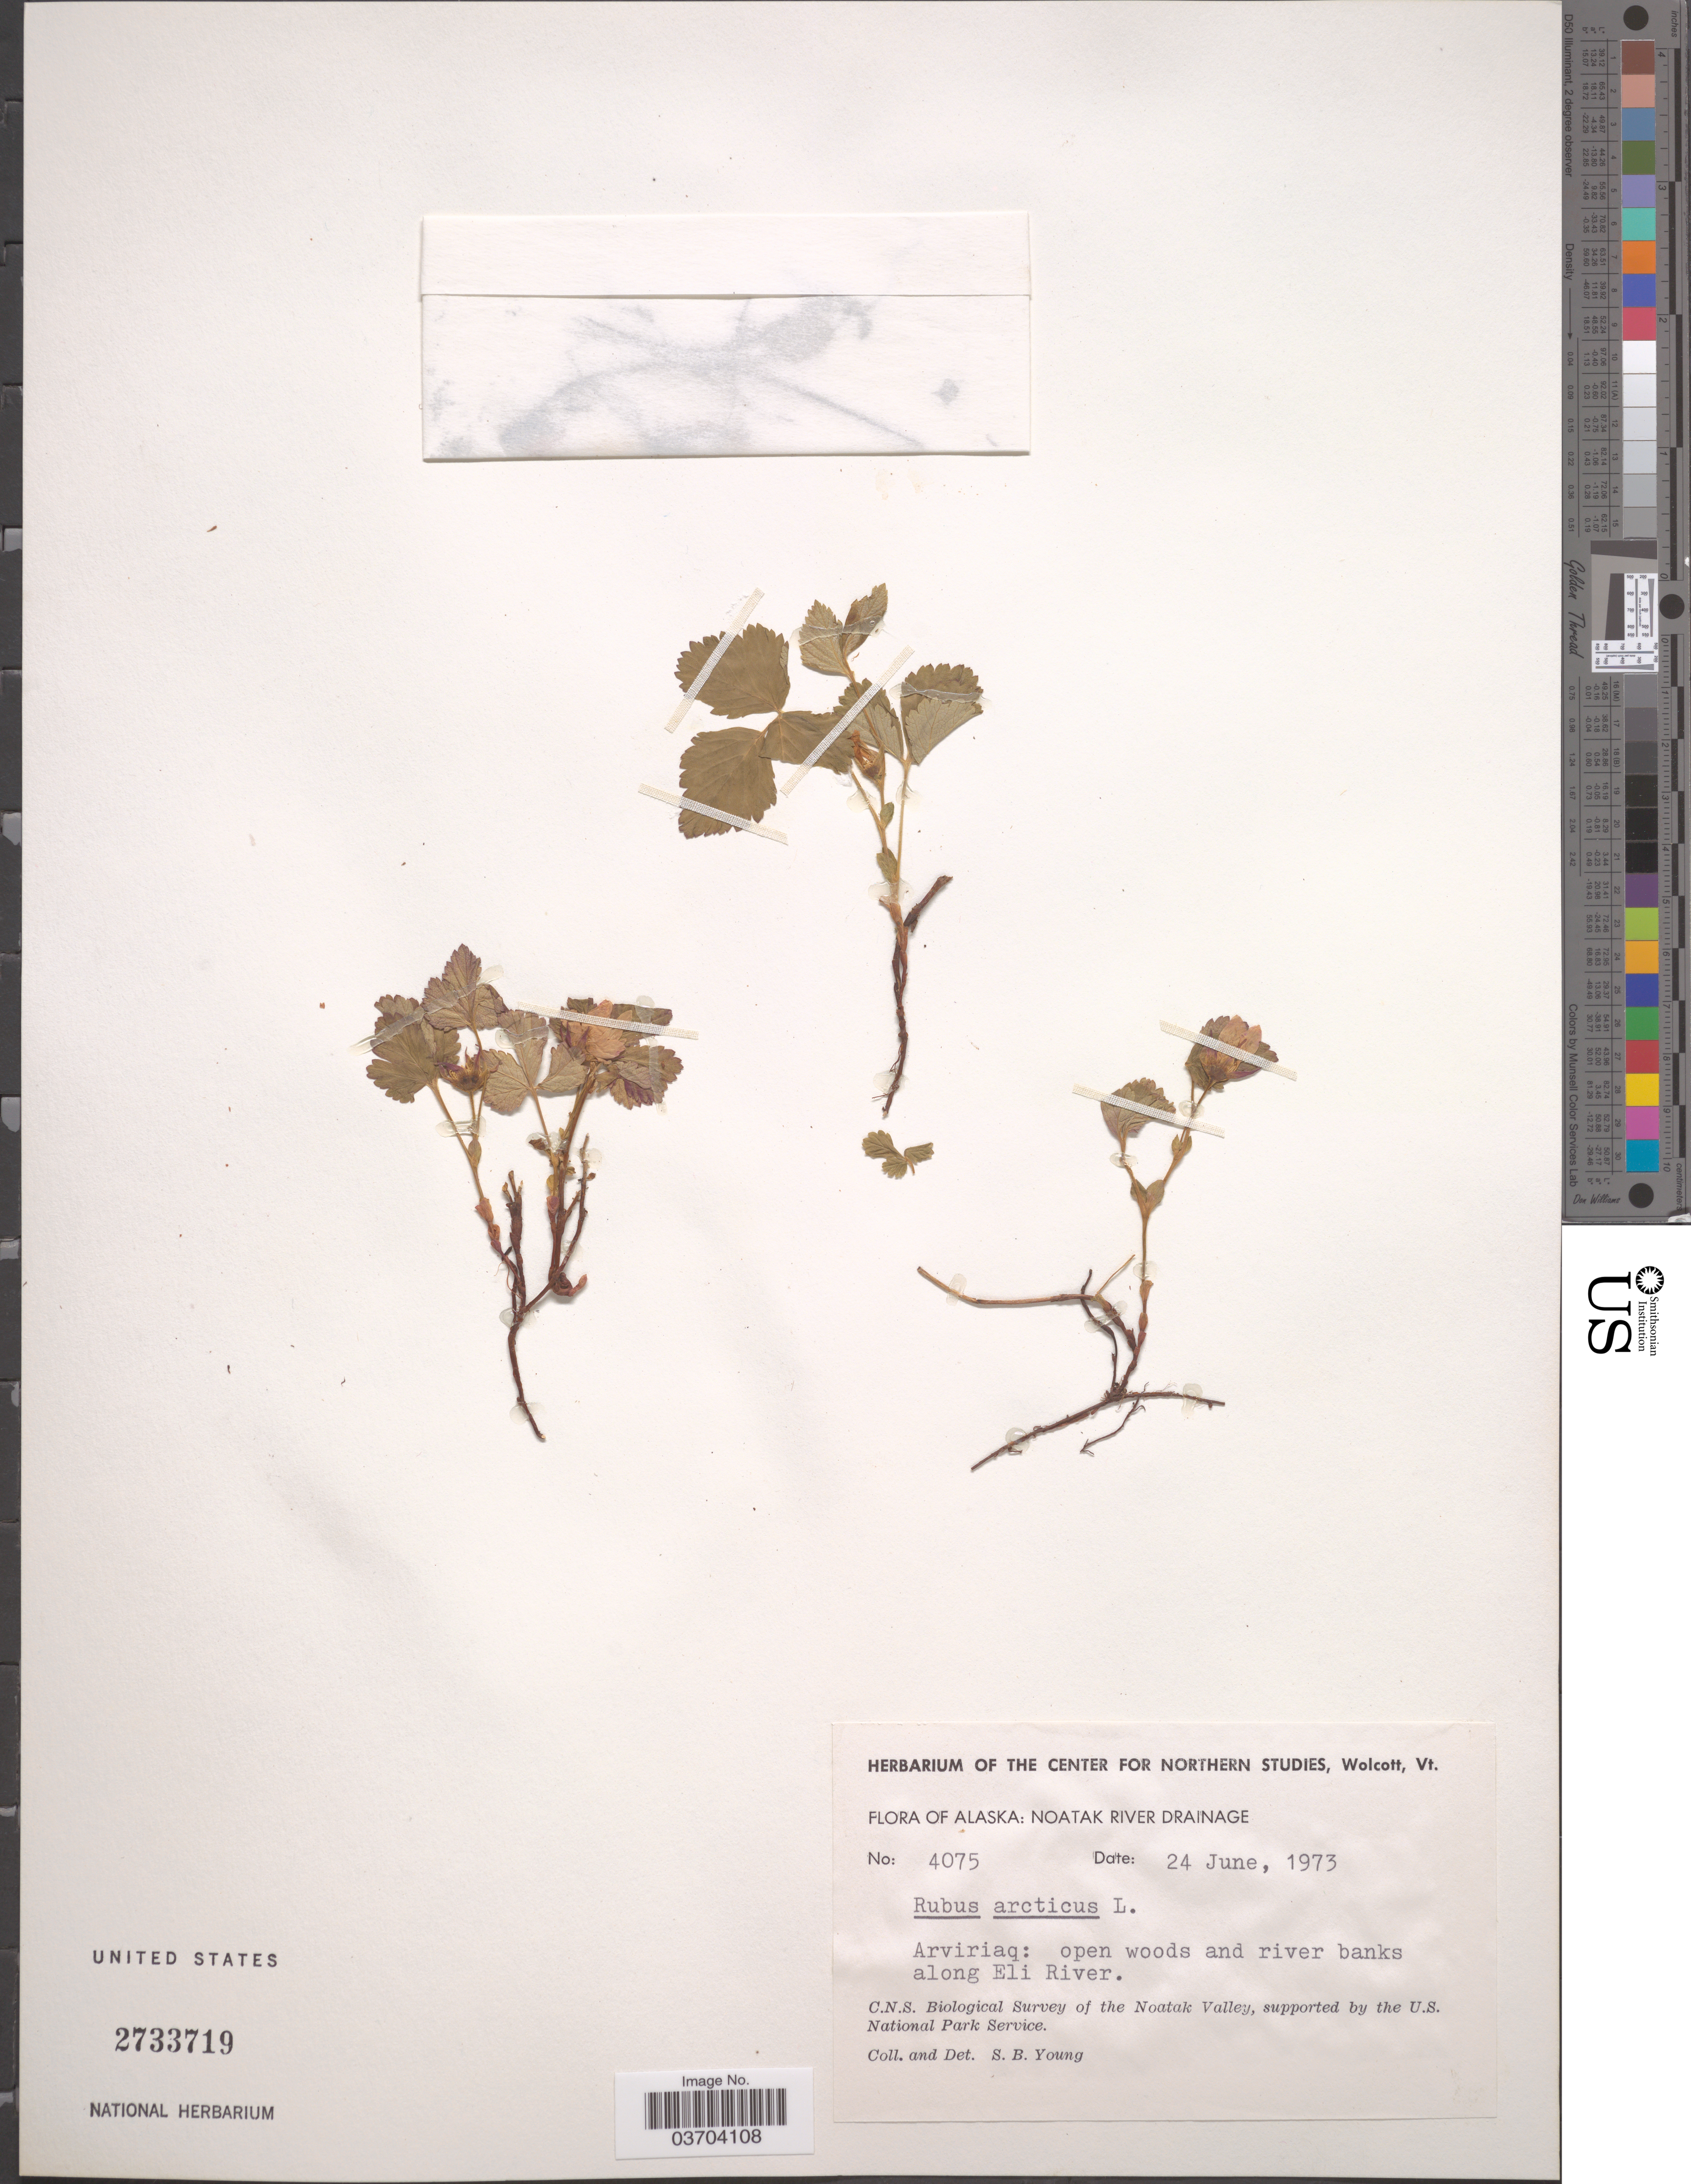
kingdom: Plantae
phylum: Tracheophyta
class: Magnoliopsida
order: Rosales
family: Rosaceae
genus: Rubus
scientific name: Rubus arcticus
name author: L.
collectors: S. Young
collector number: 4075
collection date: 1973-07-24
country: United States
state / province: Alaska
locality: Noatak River Drainage. Arviriaq: open woods and river banks along Eli River. Noatak Valley.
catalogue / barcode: US 2733719